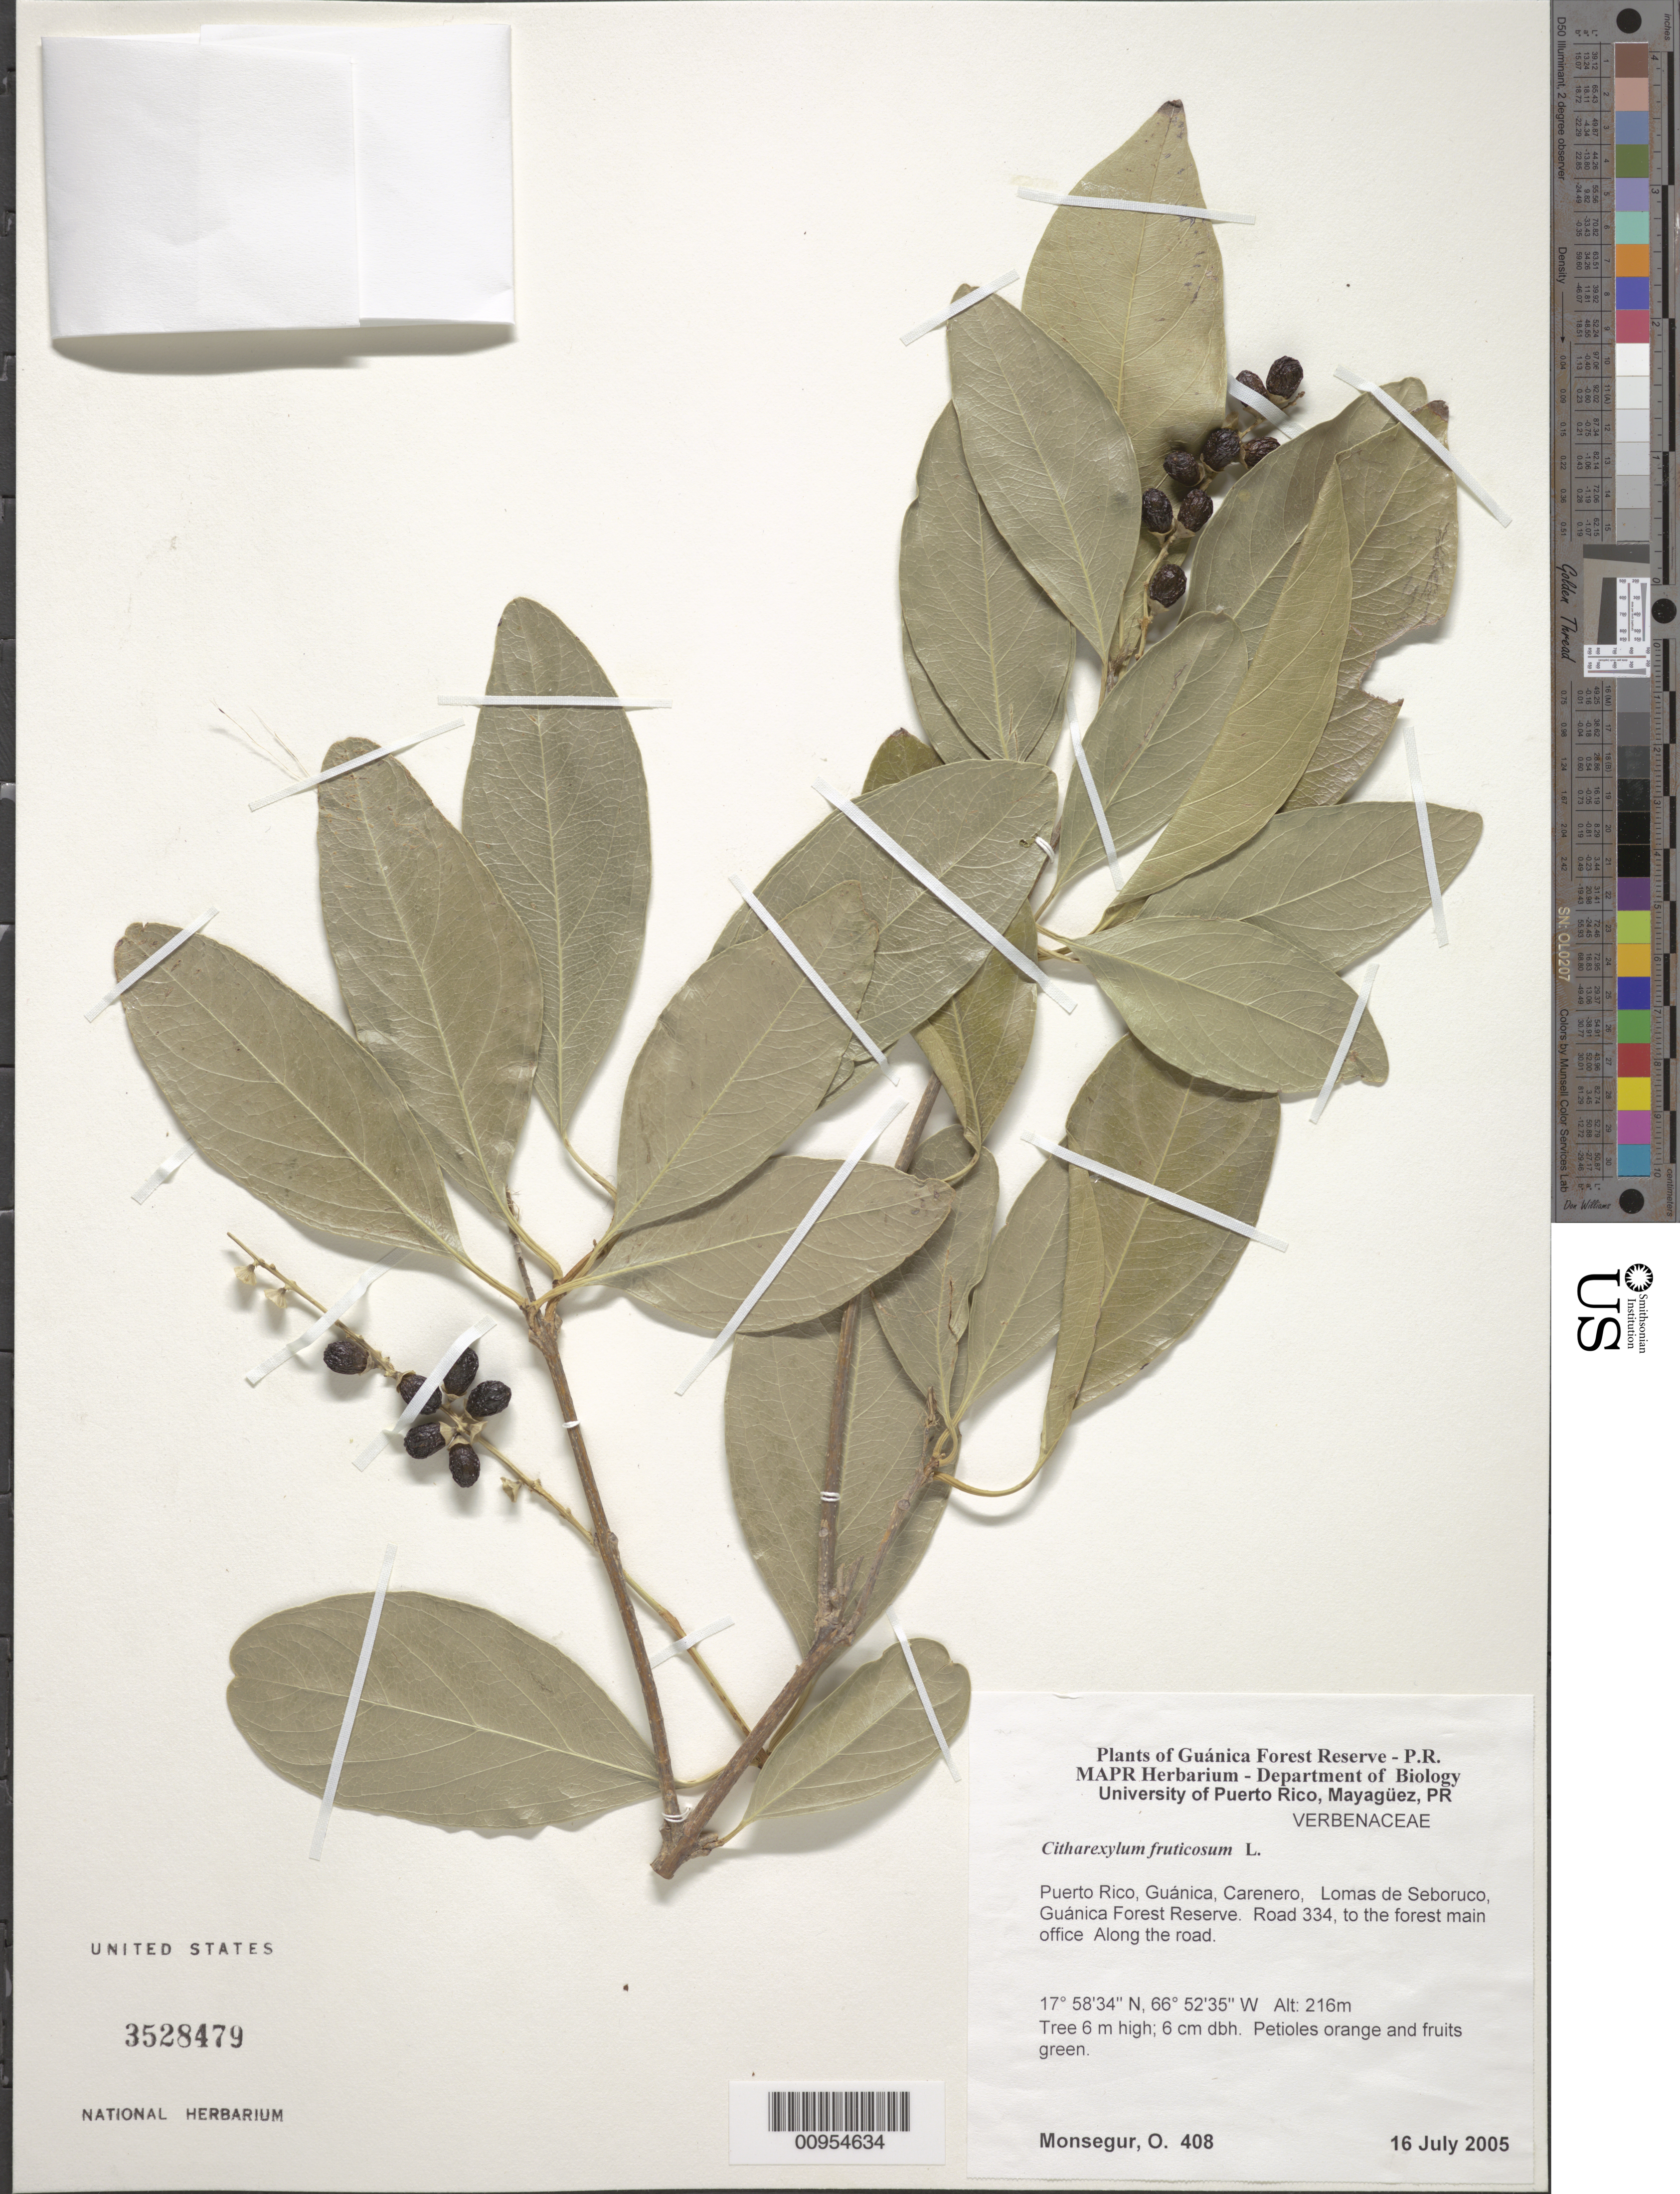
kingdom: Plantae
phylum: Tracheophyta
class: Magnoliopsida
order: Lamiales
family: Verbenaceae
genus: Citharexylum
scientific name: Citharexylum spinosum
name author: L.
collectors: O. Monsegur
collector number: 408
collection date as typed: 16 Jul 2005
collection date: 2005-07-16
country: Puerto Rico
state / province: Guánica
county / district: Carenero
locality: Guánica Forest Reserve. Lomas de Seboruco, road 334, to the forest main office. Along the road.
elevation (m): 216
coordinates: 17.58343, 66.52352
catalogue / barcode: US 3528479